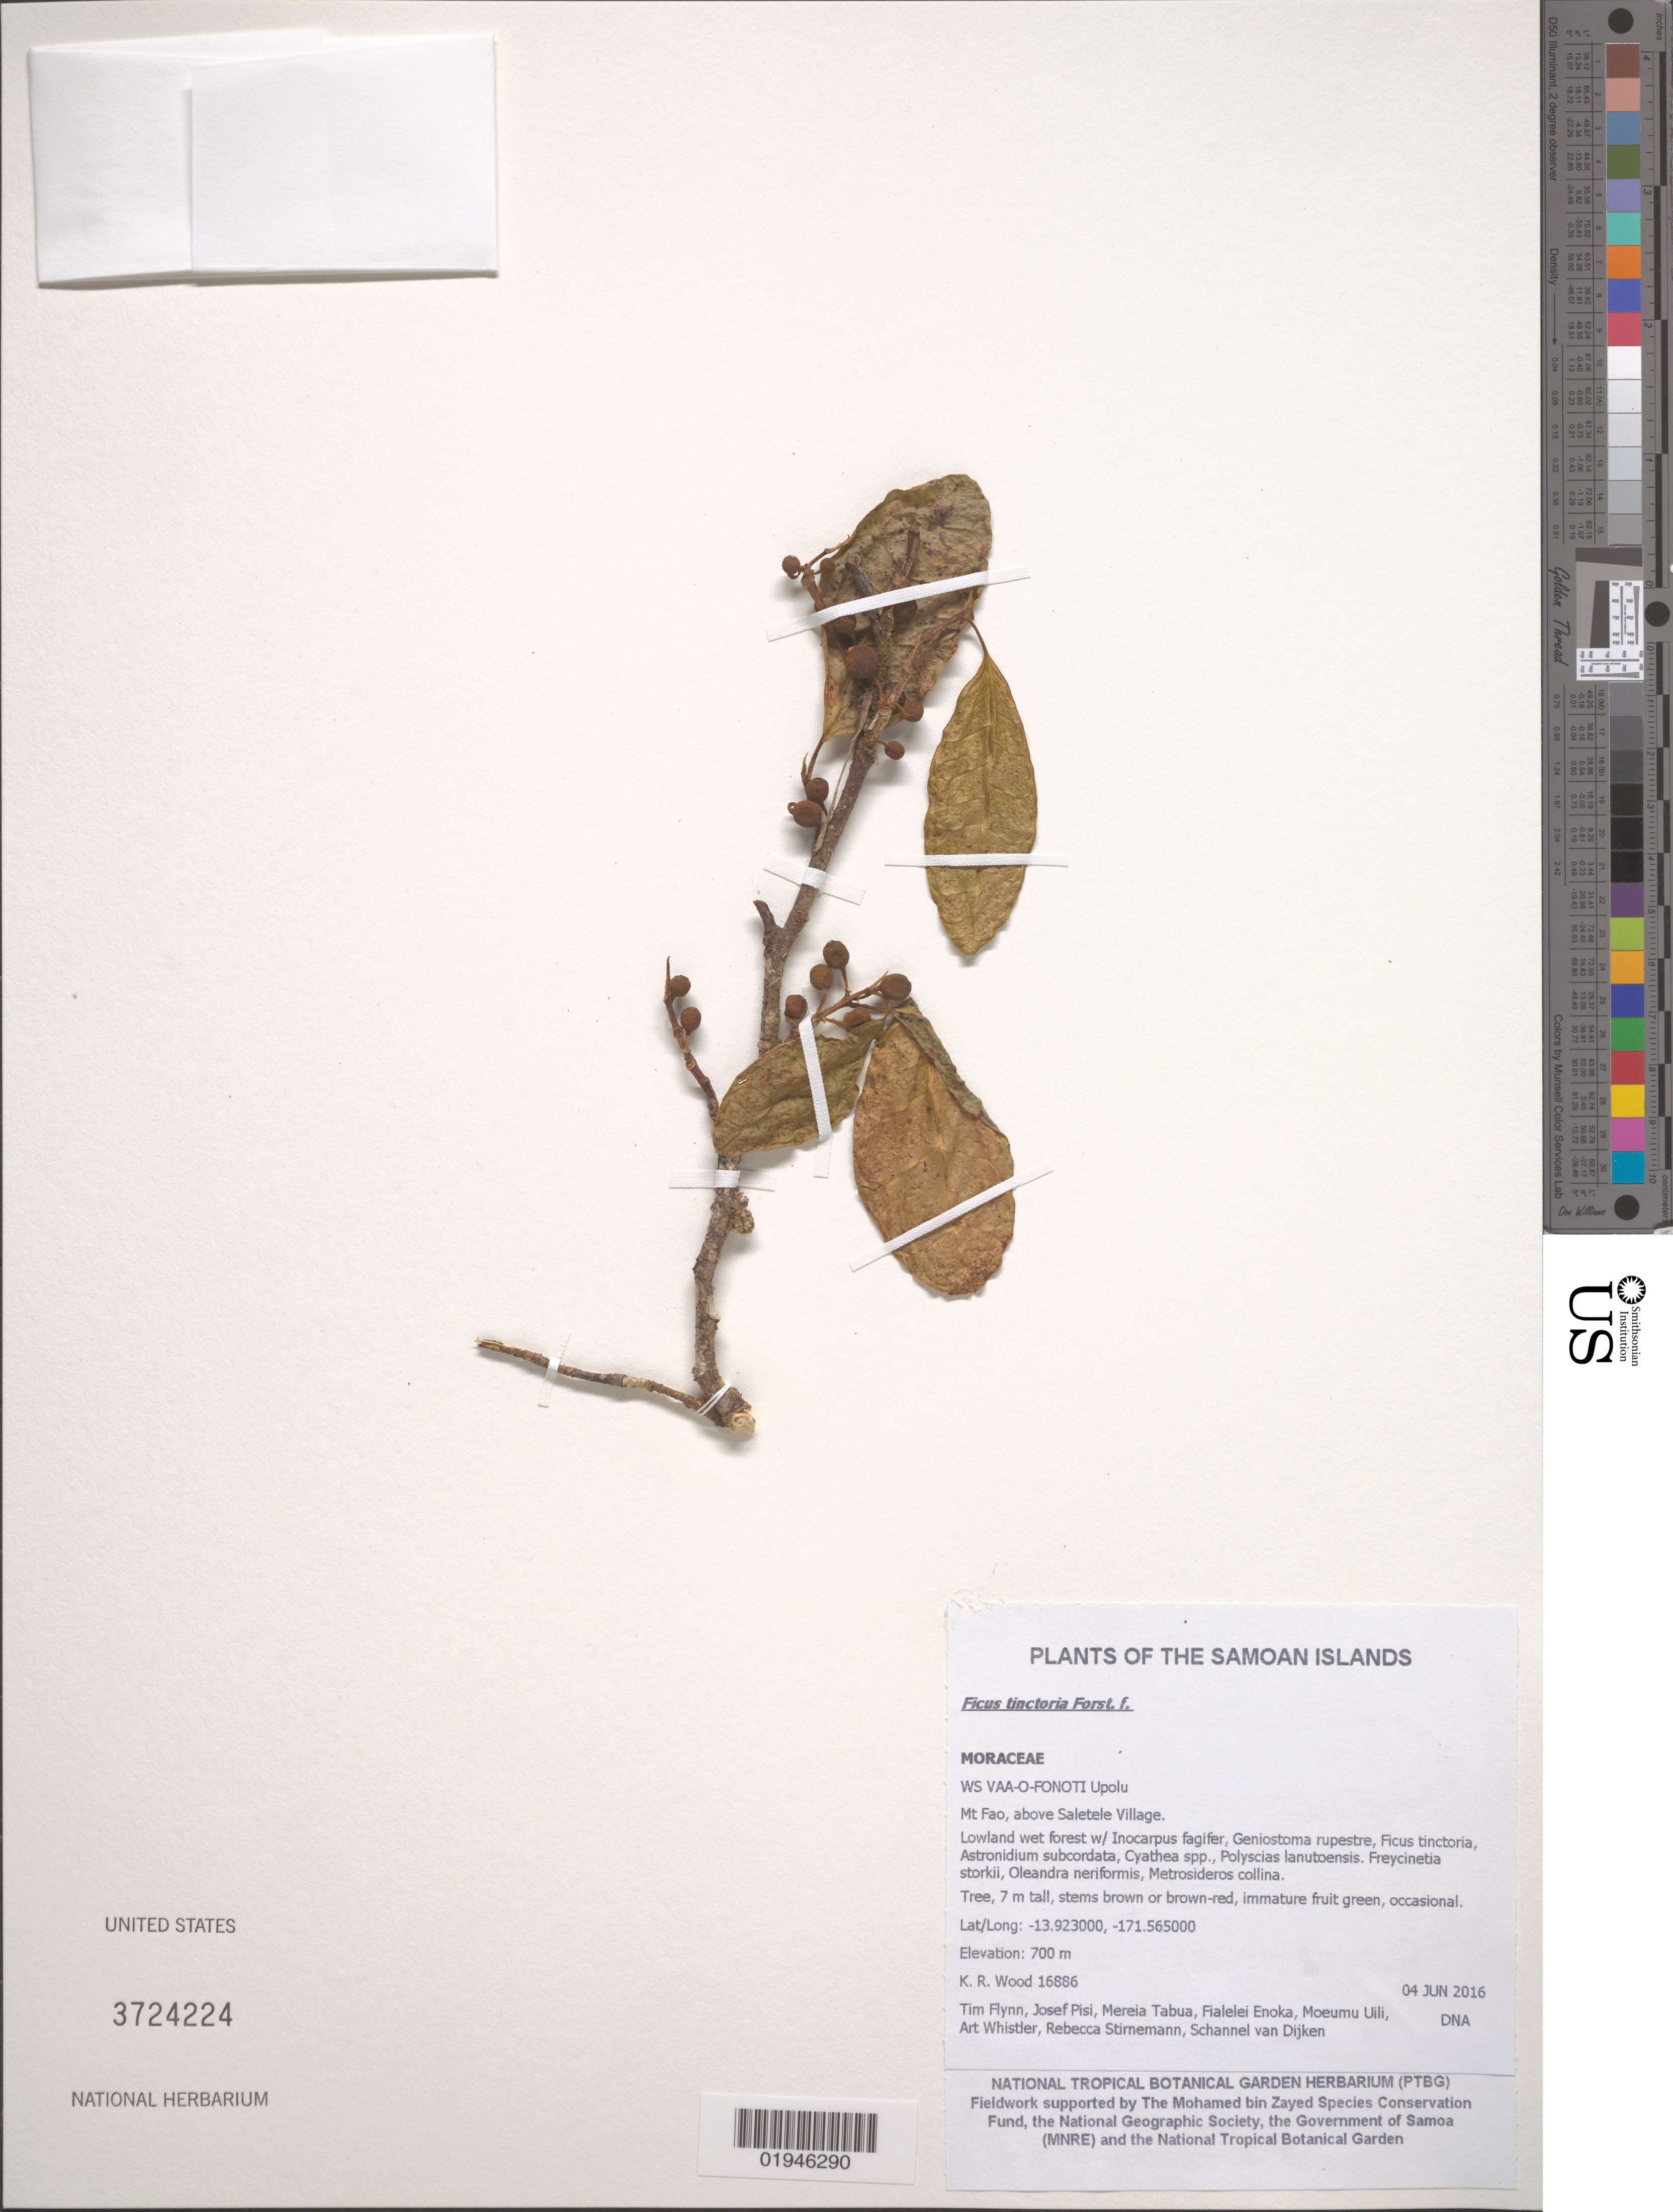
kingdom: Plantae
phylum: Tracheophyta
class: Magnoliopsida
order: Rosales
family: Moraceae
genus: Ficus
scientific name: Ficus tinctoria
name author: G. Forst.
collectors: K. R. Wood, T. W. Flynn, J. Pisi, M. Tabua, F. Enoka, M. Uili, A. Whistler & R. Stirnemann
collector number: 16886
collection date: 2016-06-04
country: Samoa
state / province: Atua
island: Upolu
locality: Upolu, Mt. Fao, above Saletele Village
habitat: Lowland wet forest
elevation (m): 700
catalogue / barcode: US 3724224